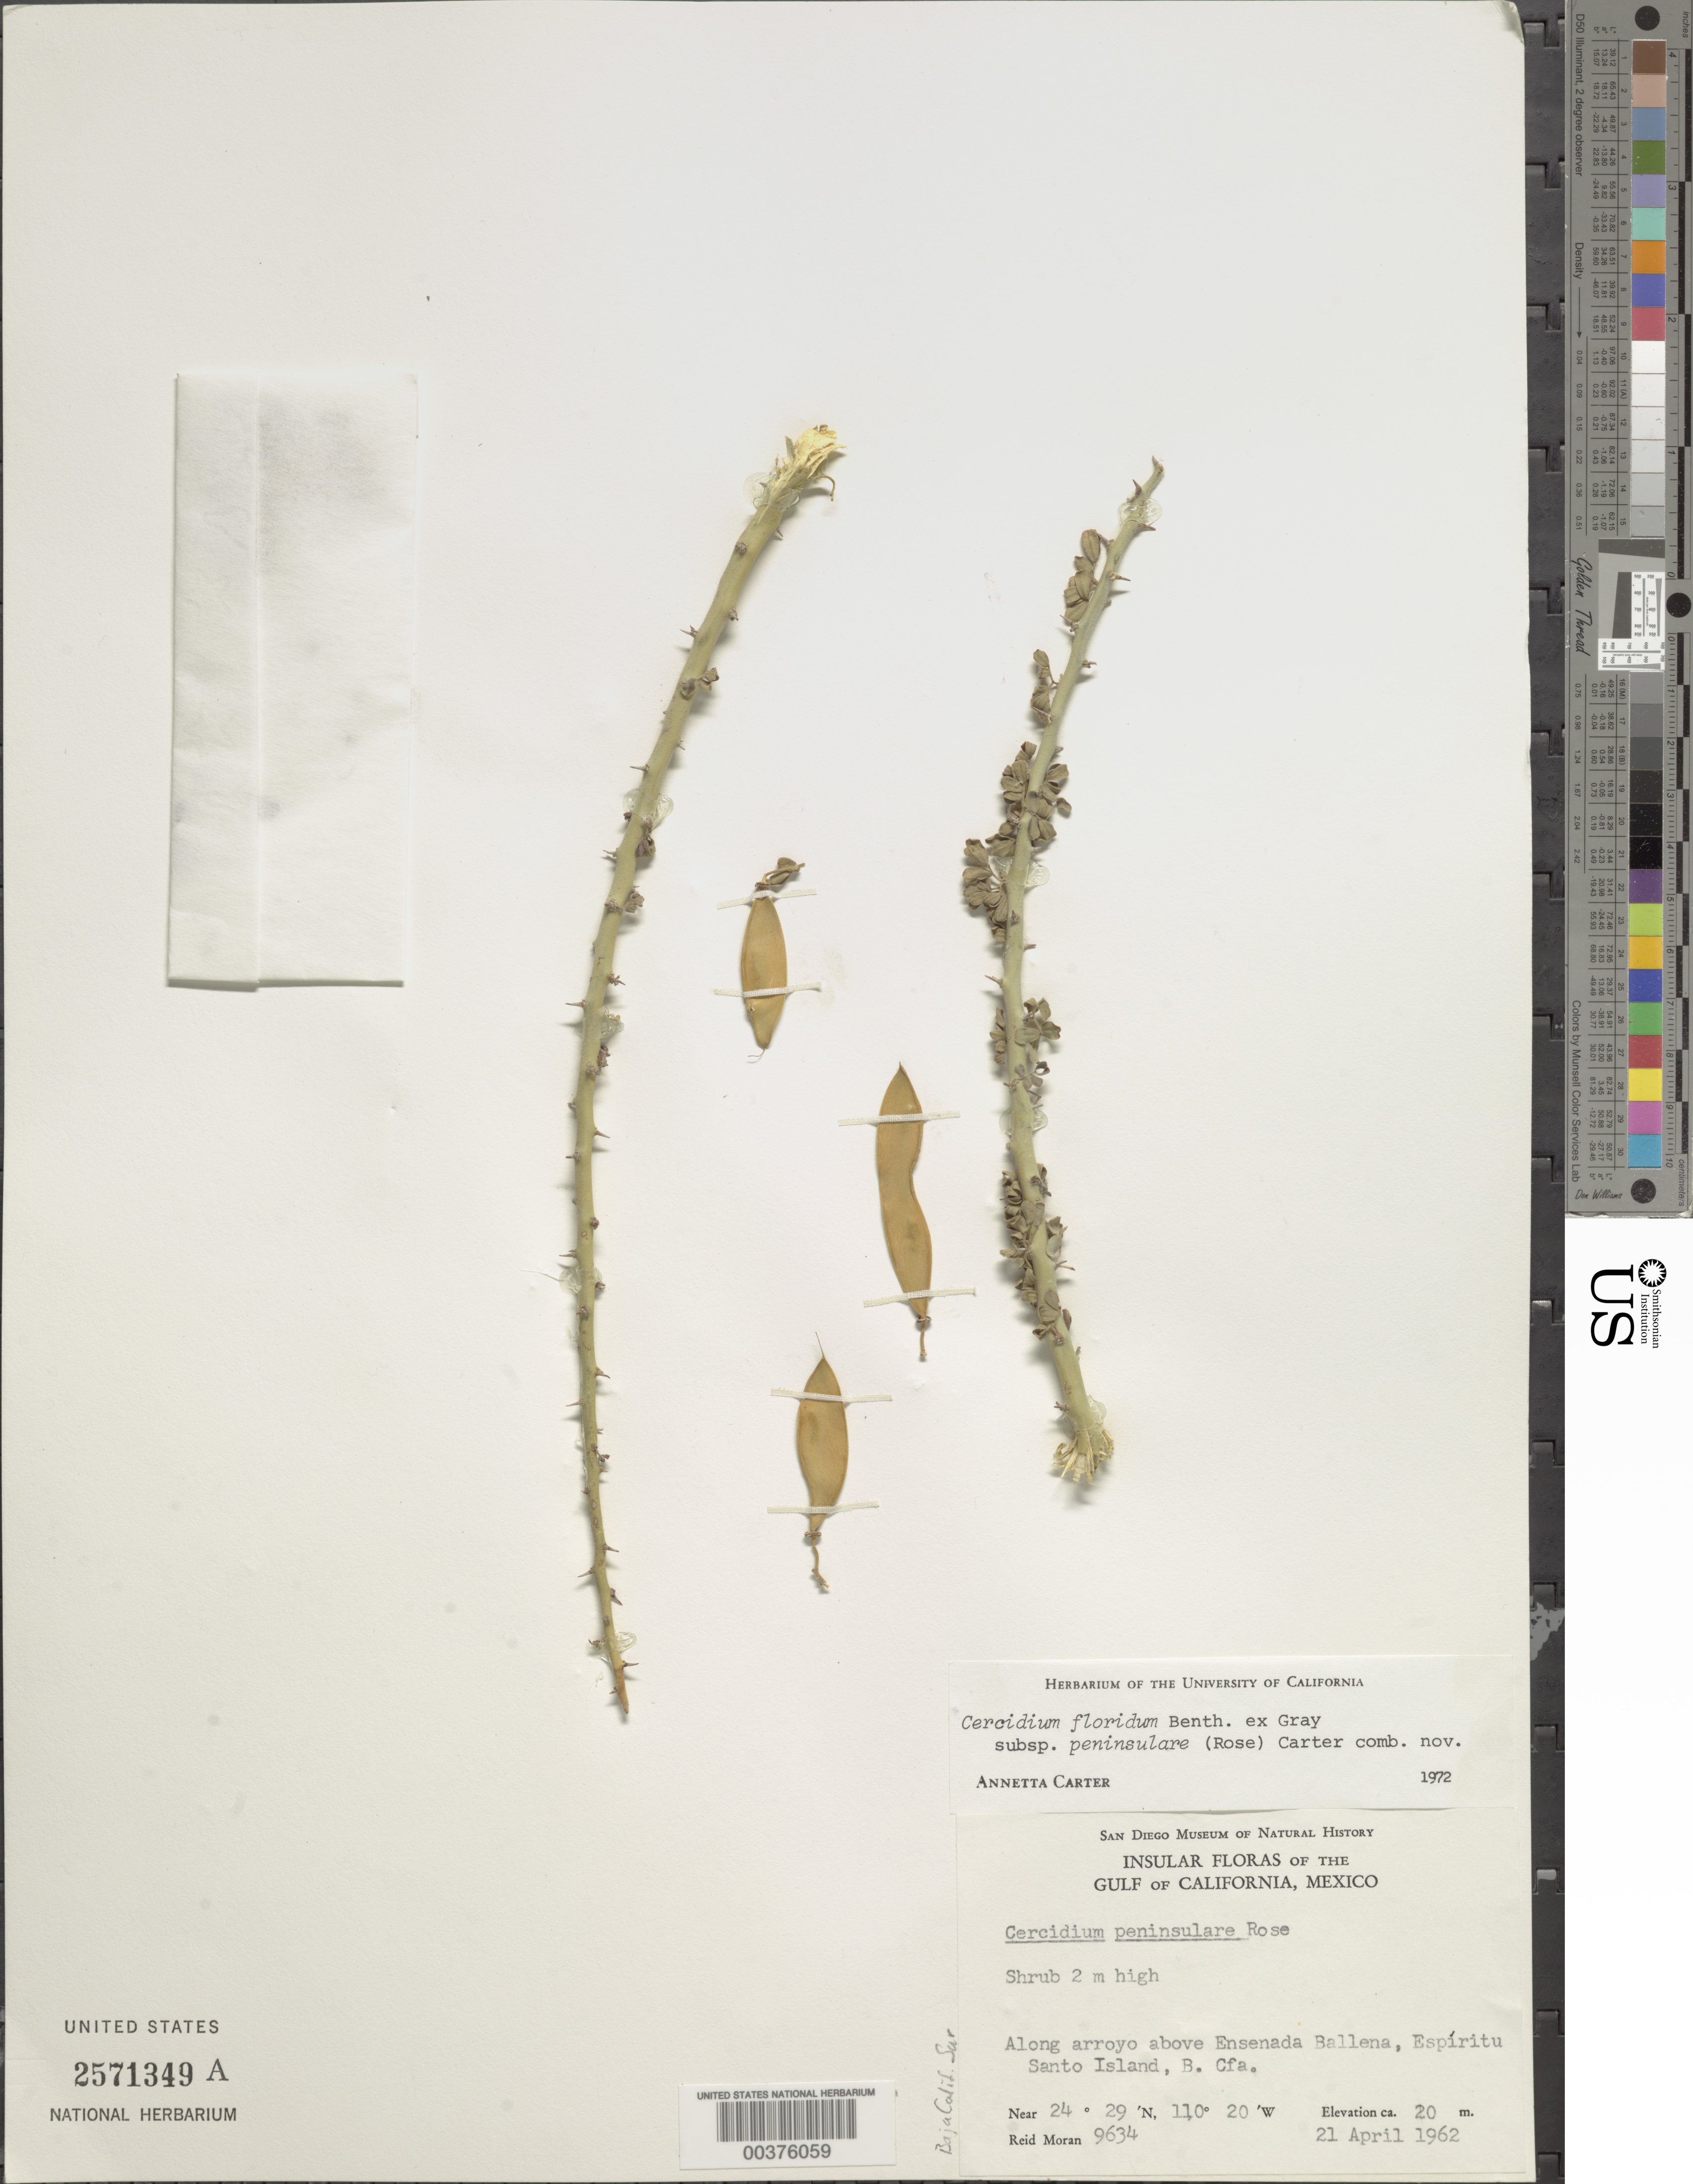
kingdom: Plantae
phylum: Tracheophyta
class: Magnoliopsida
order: Fabales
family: Fabaceae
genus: Parkinsonia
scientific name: Parkinsonia florida subsp. peninsulare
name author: (Rose) J.E. Hawkins & Felger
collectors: R. V. Moran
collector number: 9634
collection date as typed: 21 Apr 1962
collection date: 1962-04-21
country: Mexico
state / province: Baja California Sur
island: Espiritu Santo Island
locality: Along arroyo above Ensenada Ballena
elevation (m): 20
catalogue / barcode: US 2571349A